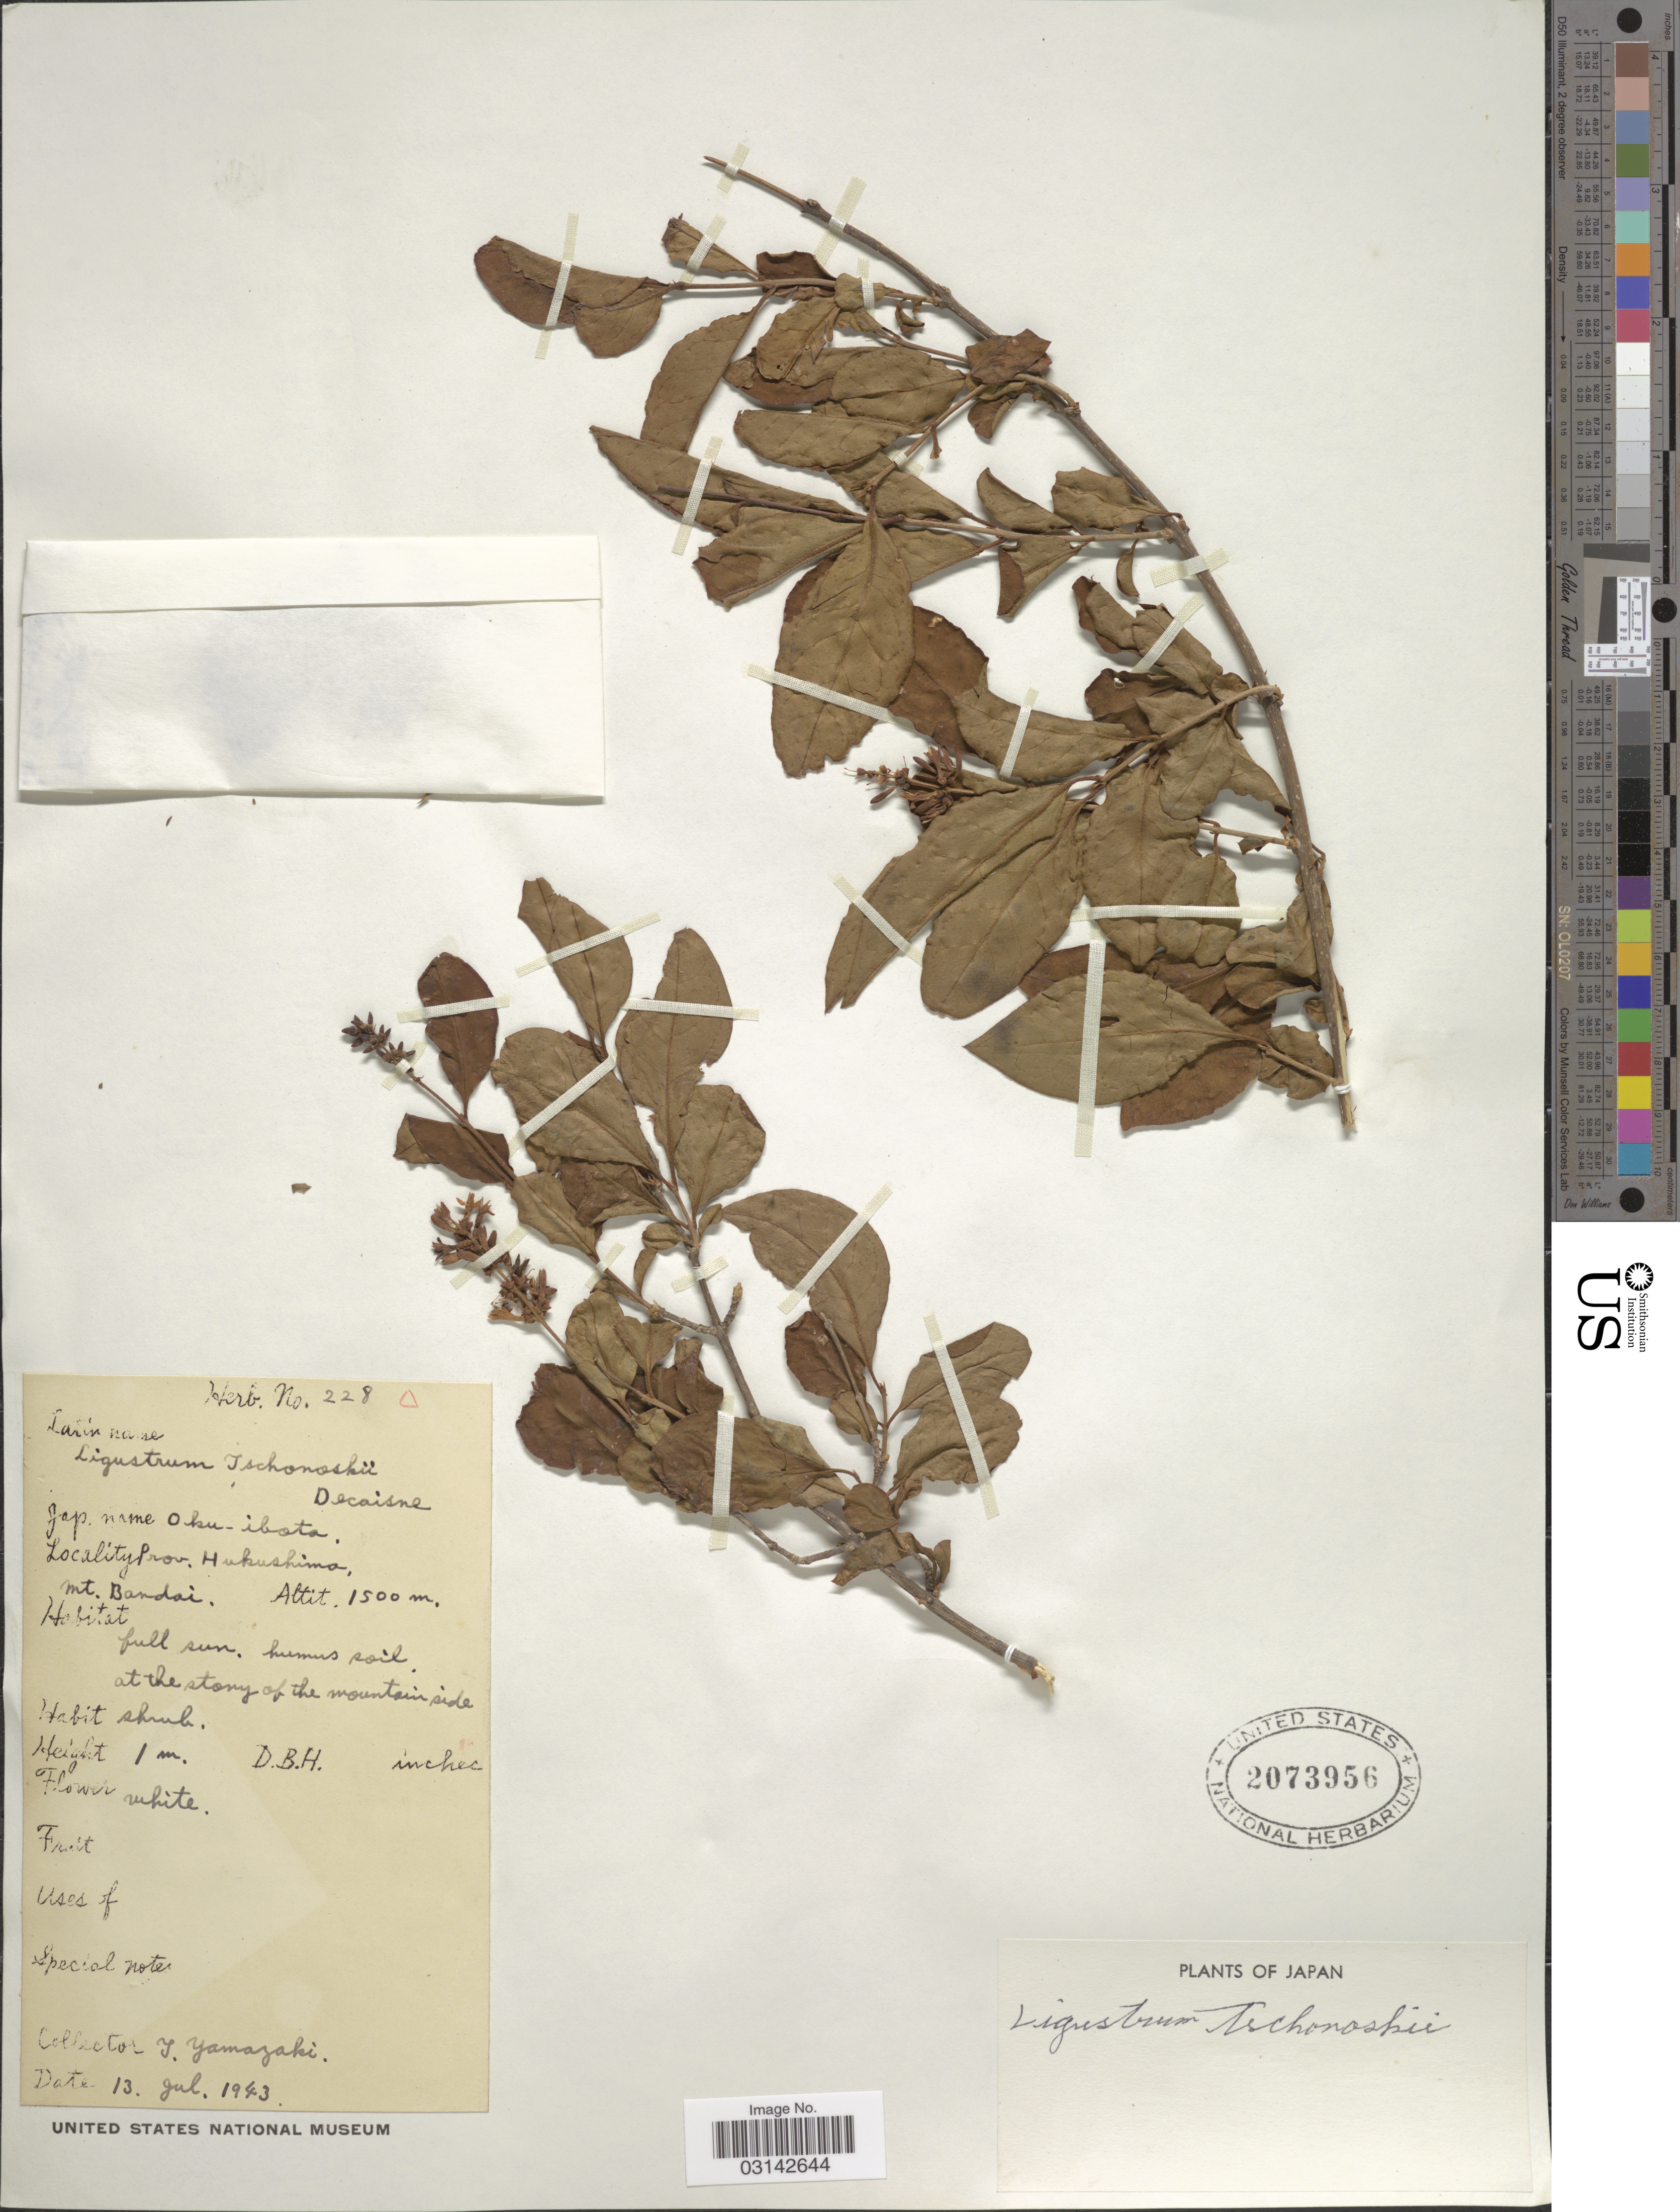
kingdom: Plantae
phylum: Tracheophyta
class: Magnoliopsida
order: Lamiales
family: Oleaceae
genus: Ligustrum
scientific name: Ligustrum tschonoskii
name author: Decne.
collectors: T. Yamazaki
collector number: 228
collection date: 1943-07-13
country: Japan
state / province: Hukusima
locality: Prov. Hukushima, Mt. Bandai.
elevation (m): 1500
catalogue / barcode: US 2073956